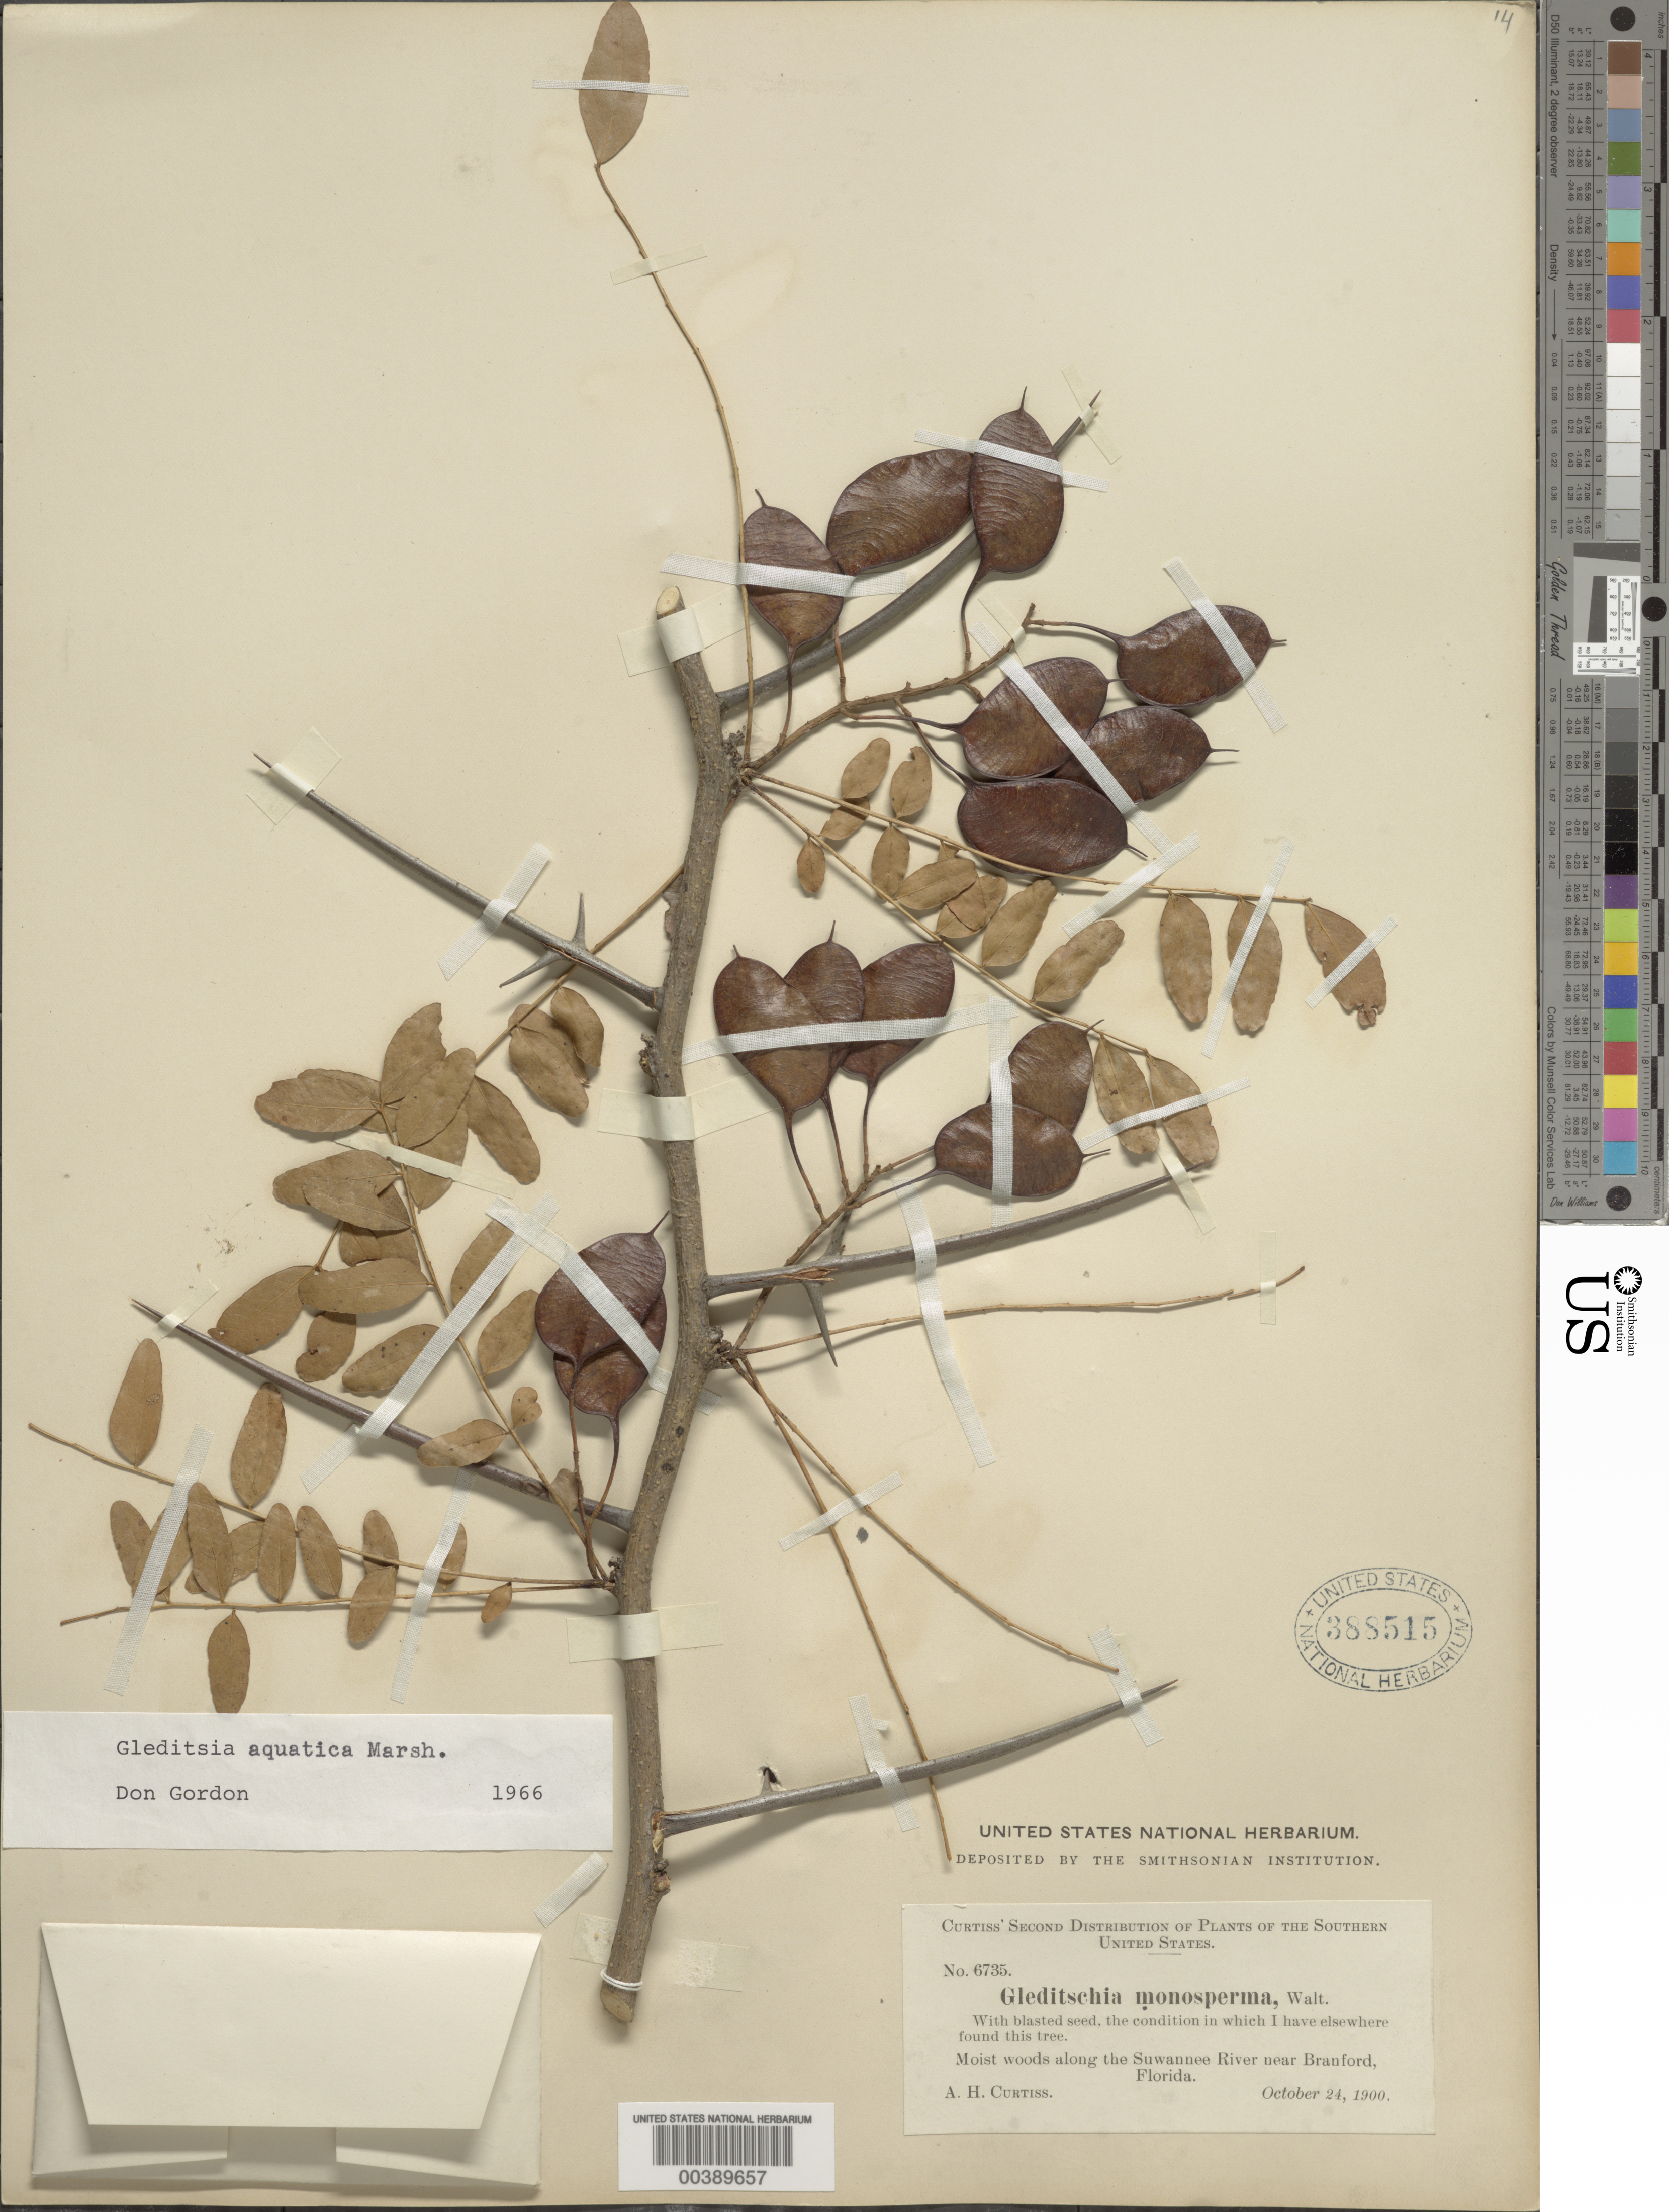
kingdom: Plantae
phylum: Tracheophyta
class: Magnoliopsida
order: Fabales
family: Fabaceae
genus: Gleditsia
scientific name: Gleditsia aquatica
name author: Marshall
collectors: A. H. Curtiss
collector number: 6735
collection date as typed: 24 Oct 1900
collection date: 1900-10-24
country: United States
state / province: Florida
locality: Along the suwannee river near branford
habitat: Moist woods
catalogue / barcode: US 388515